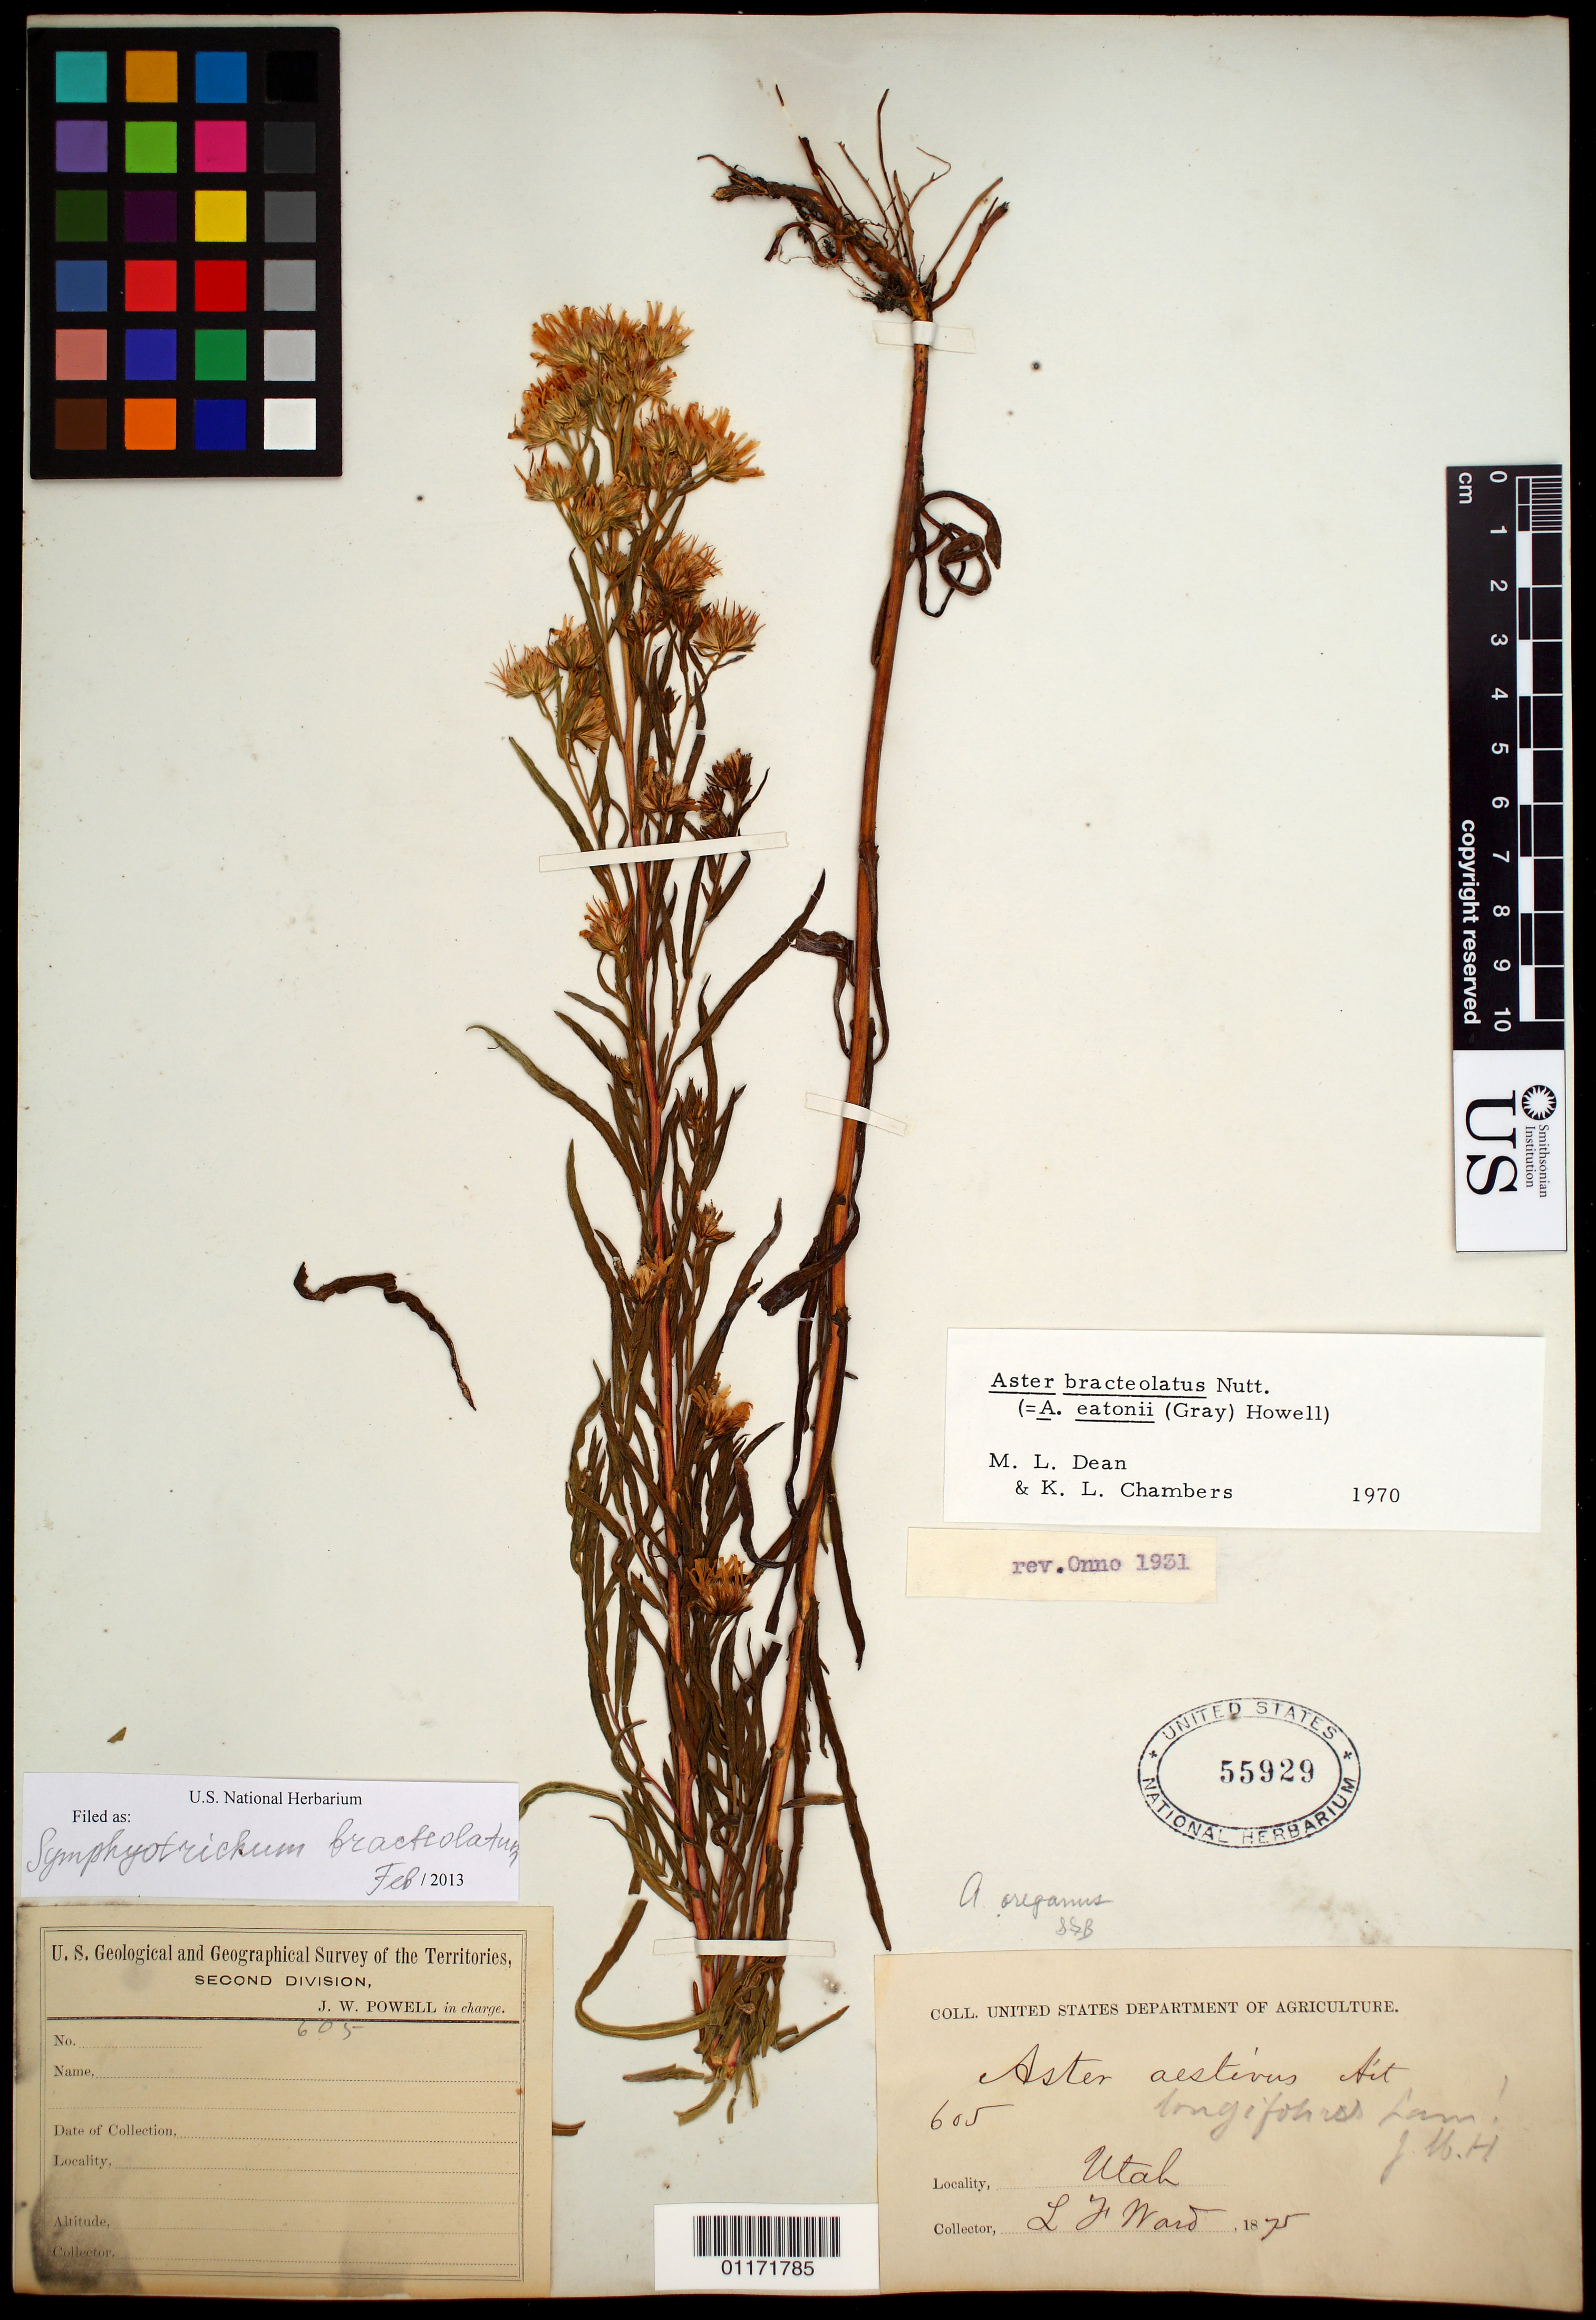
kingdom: Plantae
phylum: Tracheophyta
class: Magnoliopsida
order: Asterales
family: Asteraceae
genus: Symphyotrichum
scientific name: Symphyotrichum bracteolatum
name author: (Nutt.) G.L. Nesom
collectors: L. F. Ward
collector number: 605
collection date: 1875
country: United States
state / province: Utah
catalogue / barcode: US 55929